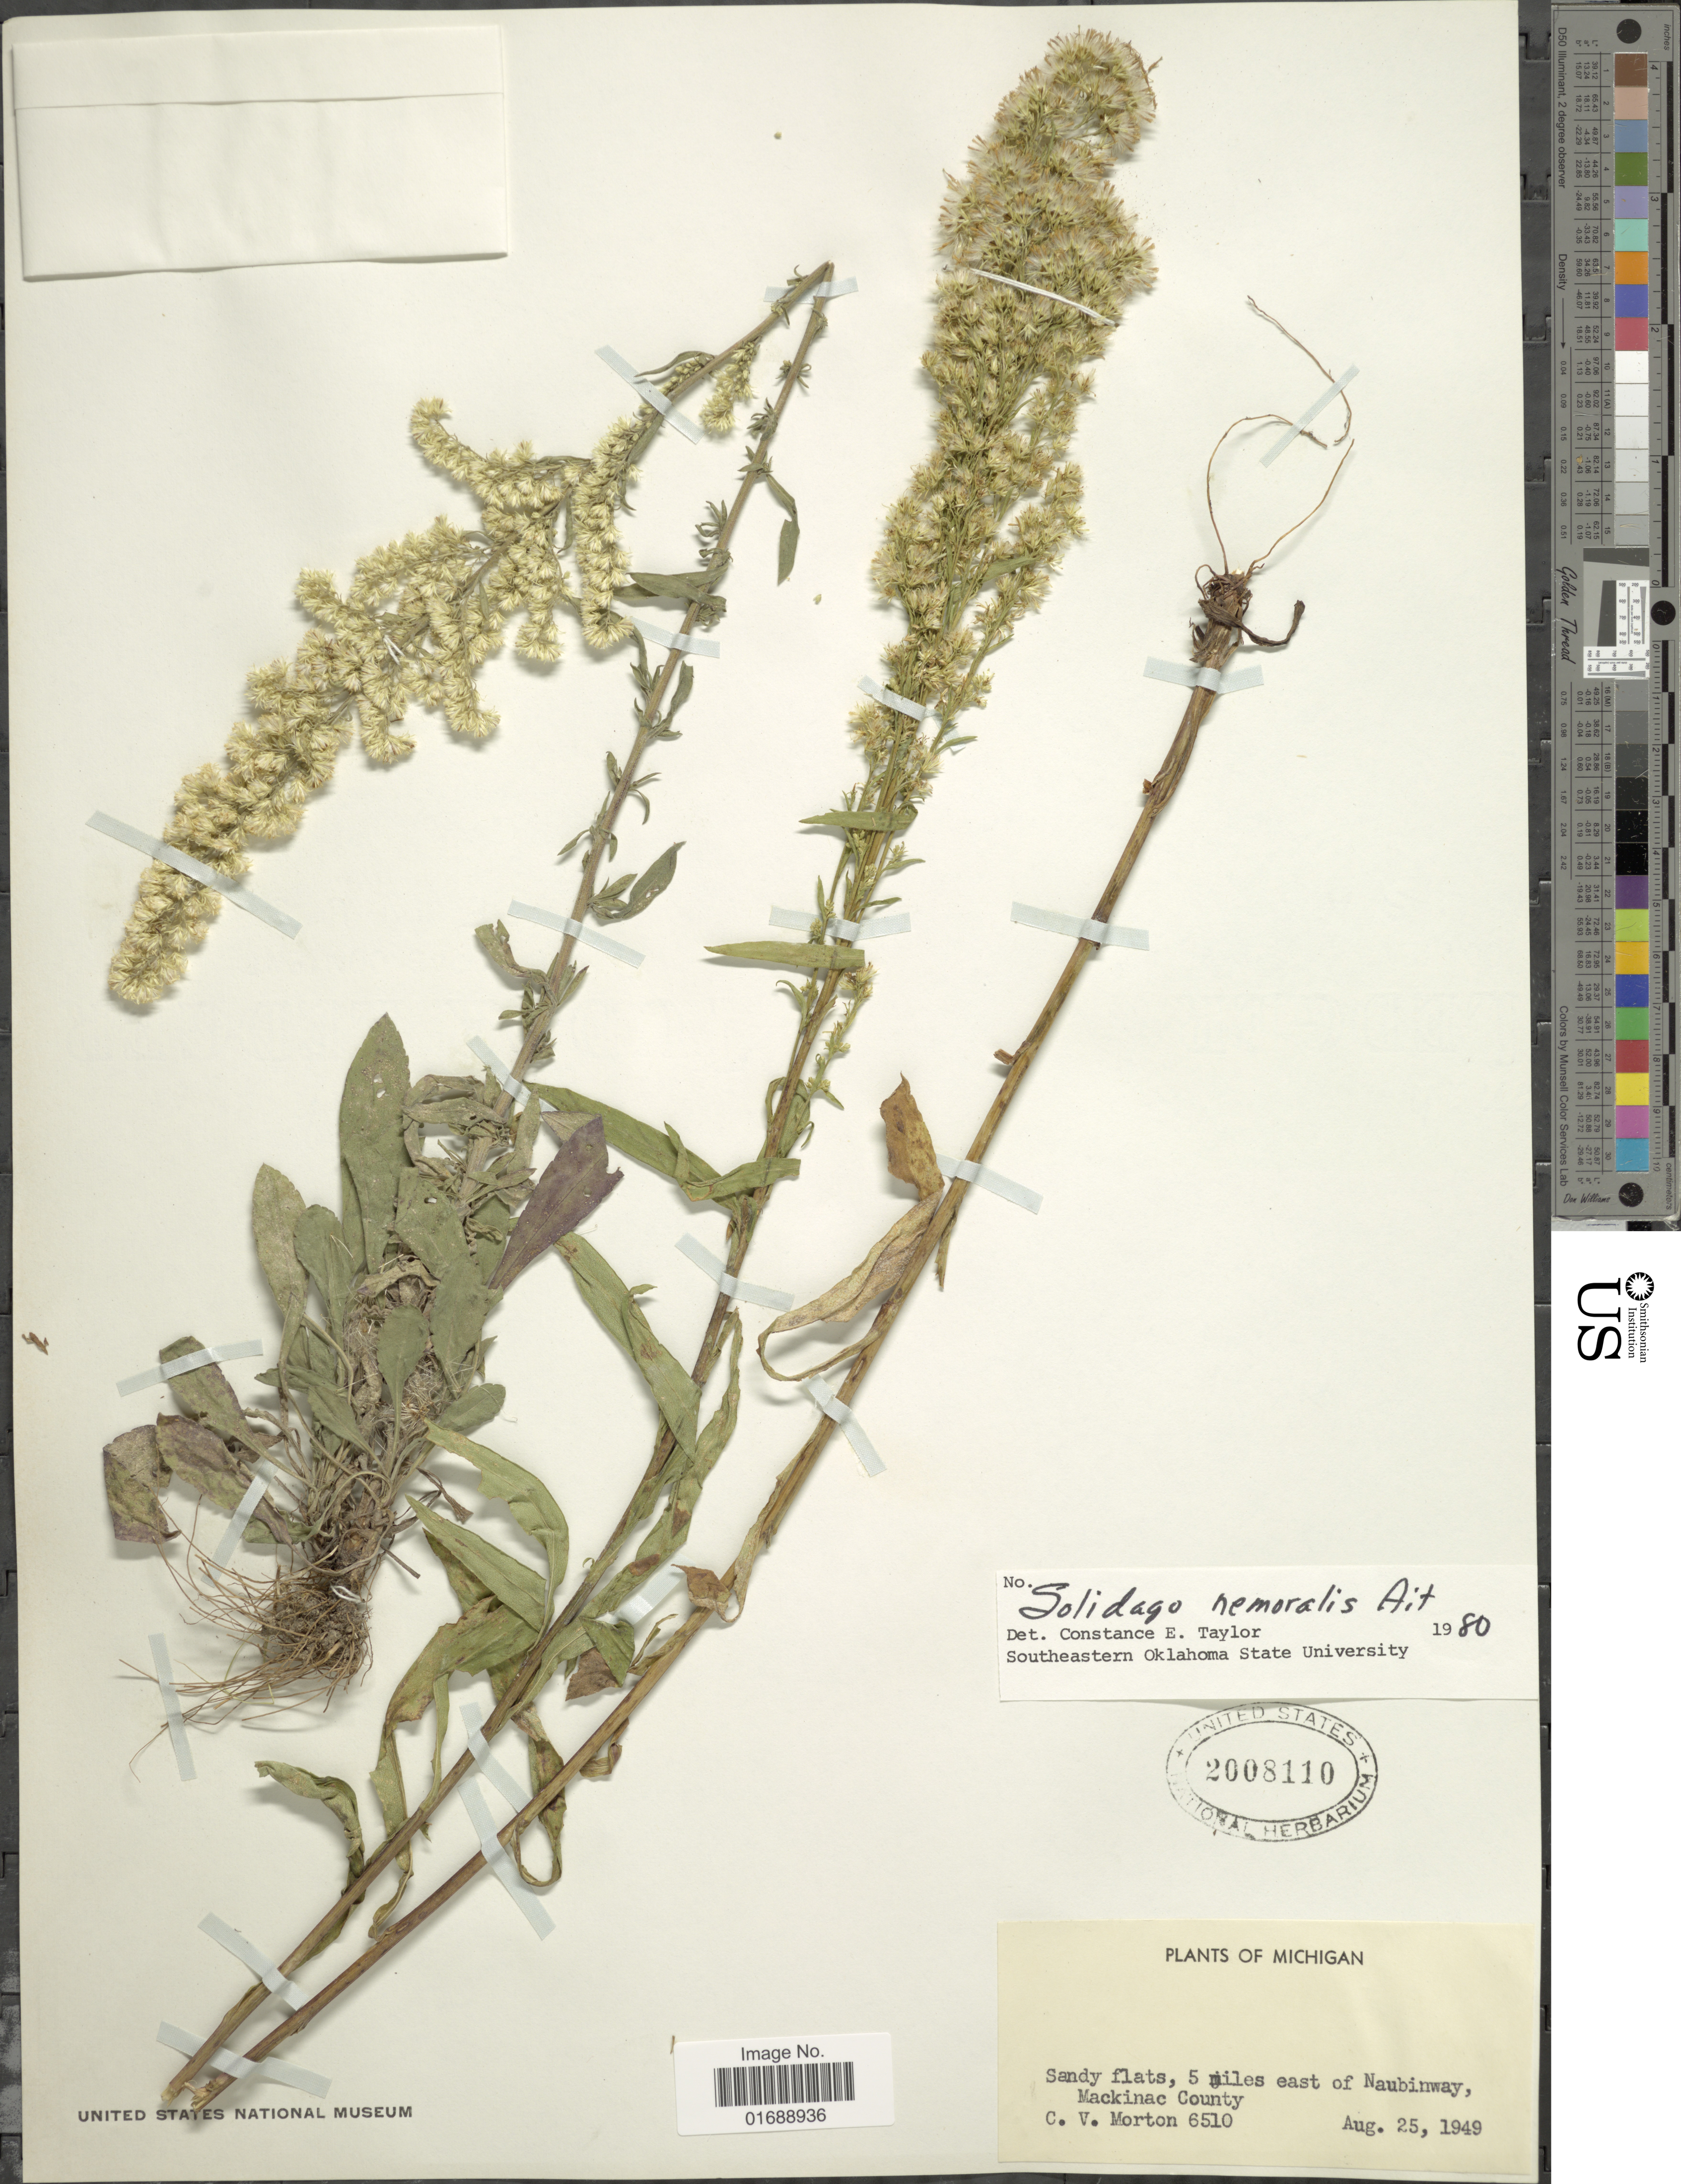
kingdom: Plantae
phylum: Tracheophyta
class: Magnoliopsida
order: Asterales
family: Asteraceae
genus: Solidago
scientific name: Solidago nemoralis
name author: Aiton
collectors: C. V. Morton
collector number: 6510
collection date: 1949-08-25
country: United States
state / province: Michigan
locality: Sandy flats, 5 miles east of Naubinway, Mackinac County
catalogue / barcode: US 2008110